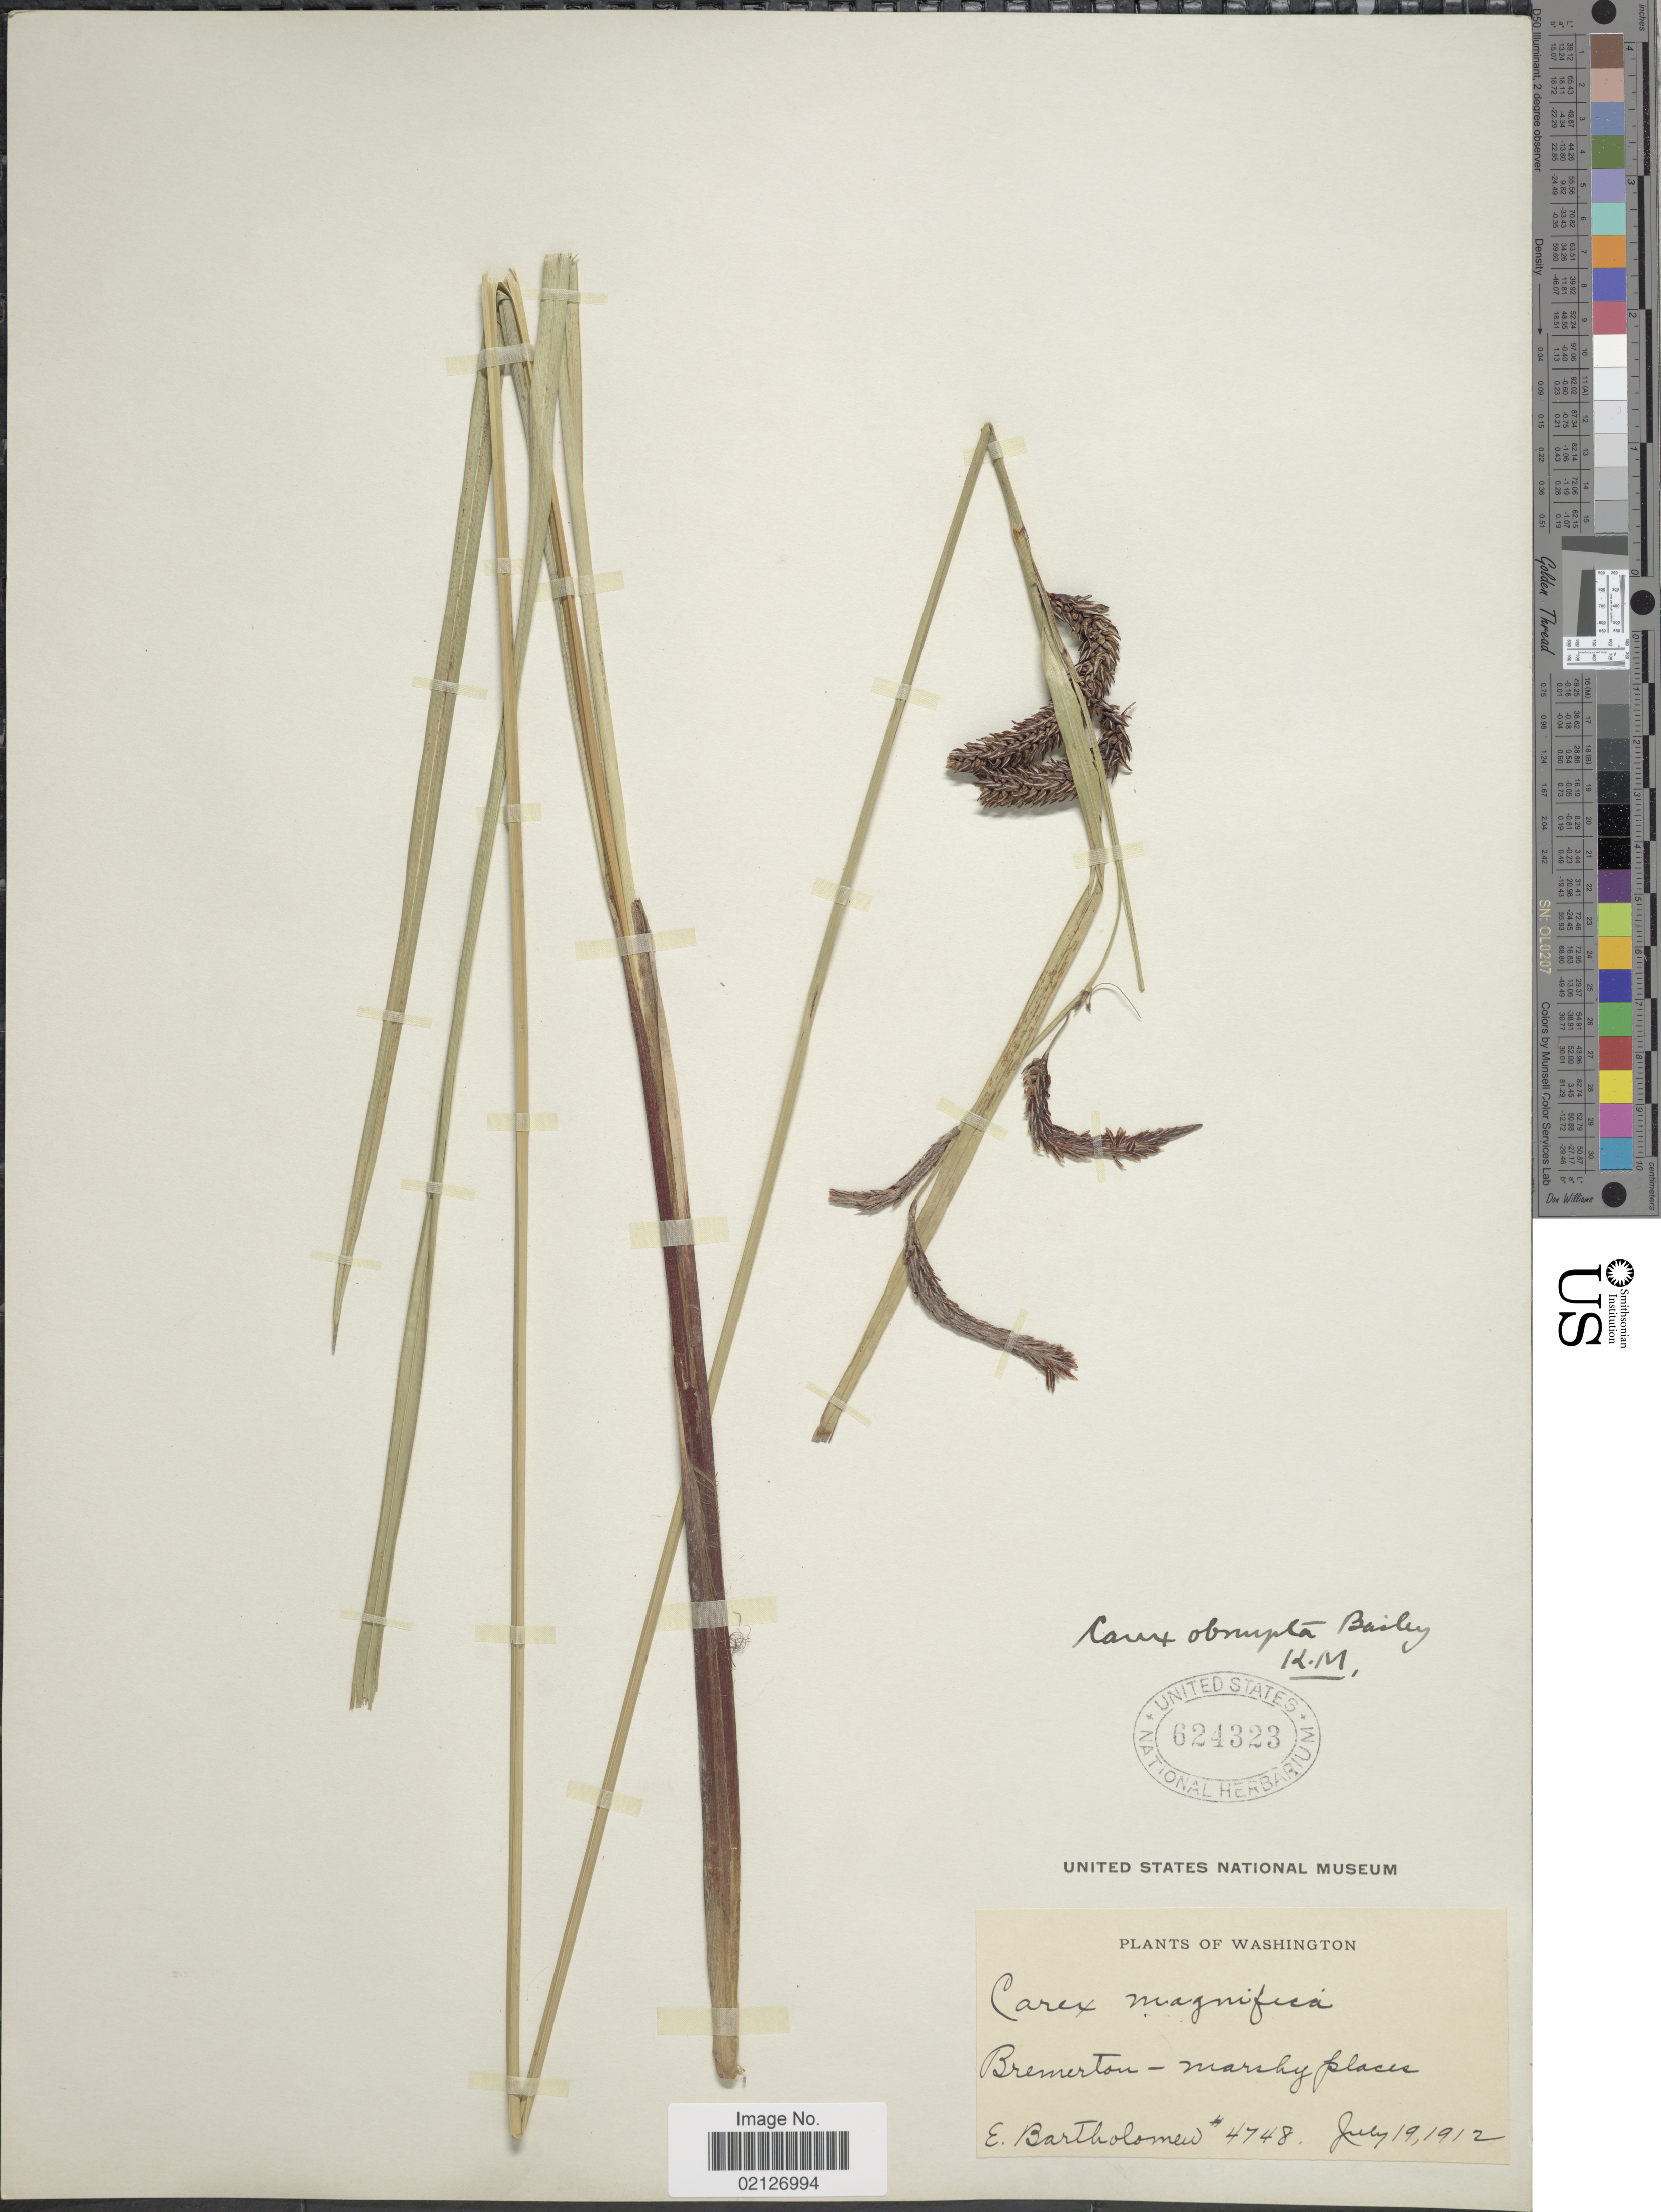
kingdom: Plantae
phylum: Tracheophyta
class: Liliopsida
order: Poales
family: Cyperaceae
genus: Carex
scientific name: Carex obnupta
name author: L.H. Bailey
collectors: E. Bartholomew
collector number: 4748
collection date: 1912-07-19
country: United States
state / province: Washington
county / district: Kitsap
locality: Bremerton- marshy places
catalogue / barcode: US 624323